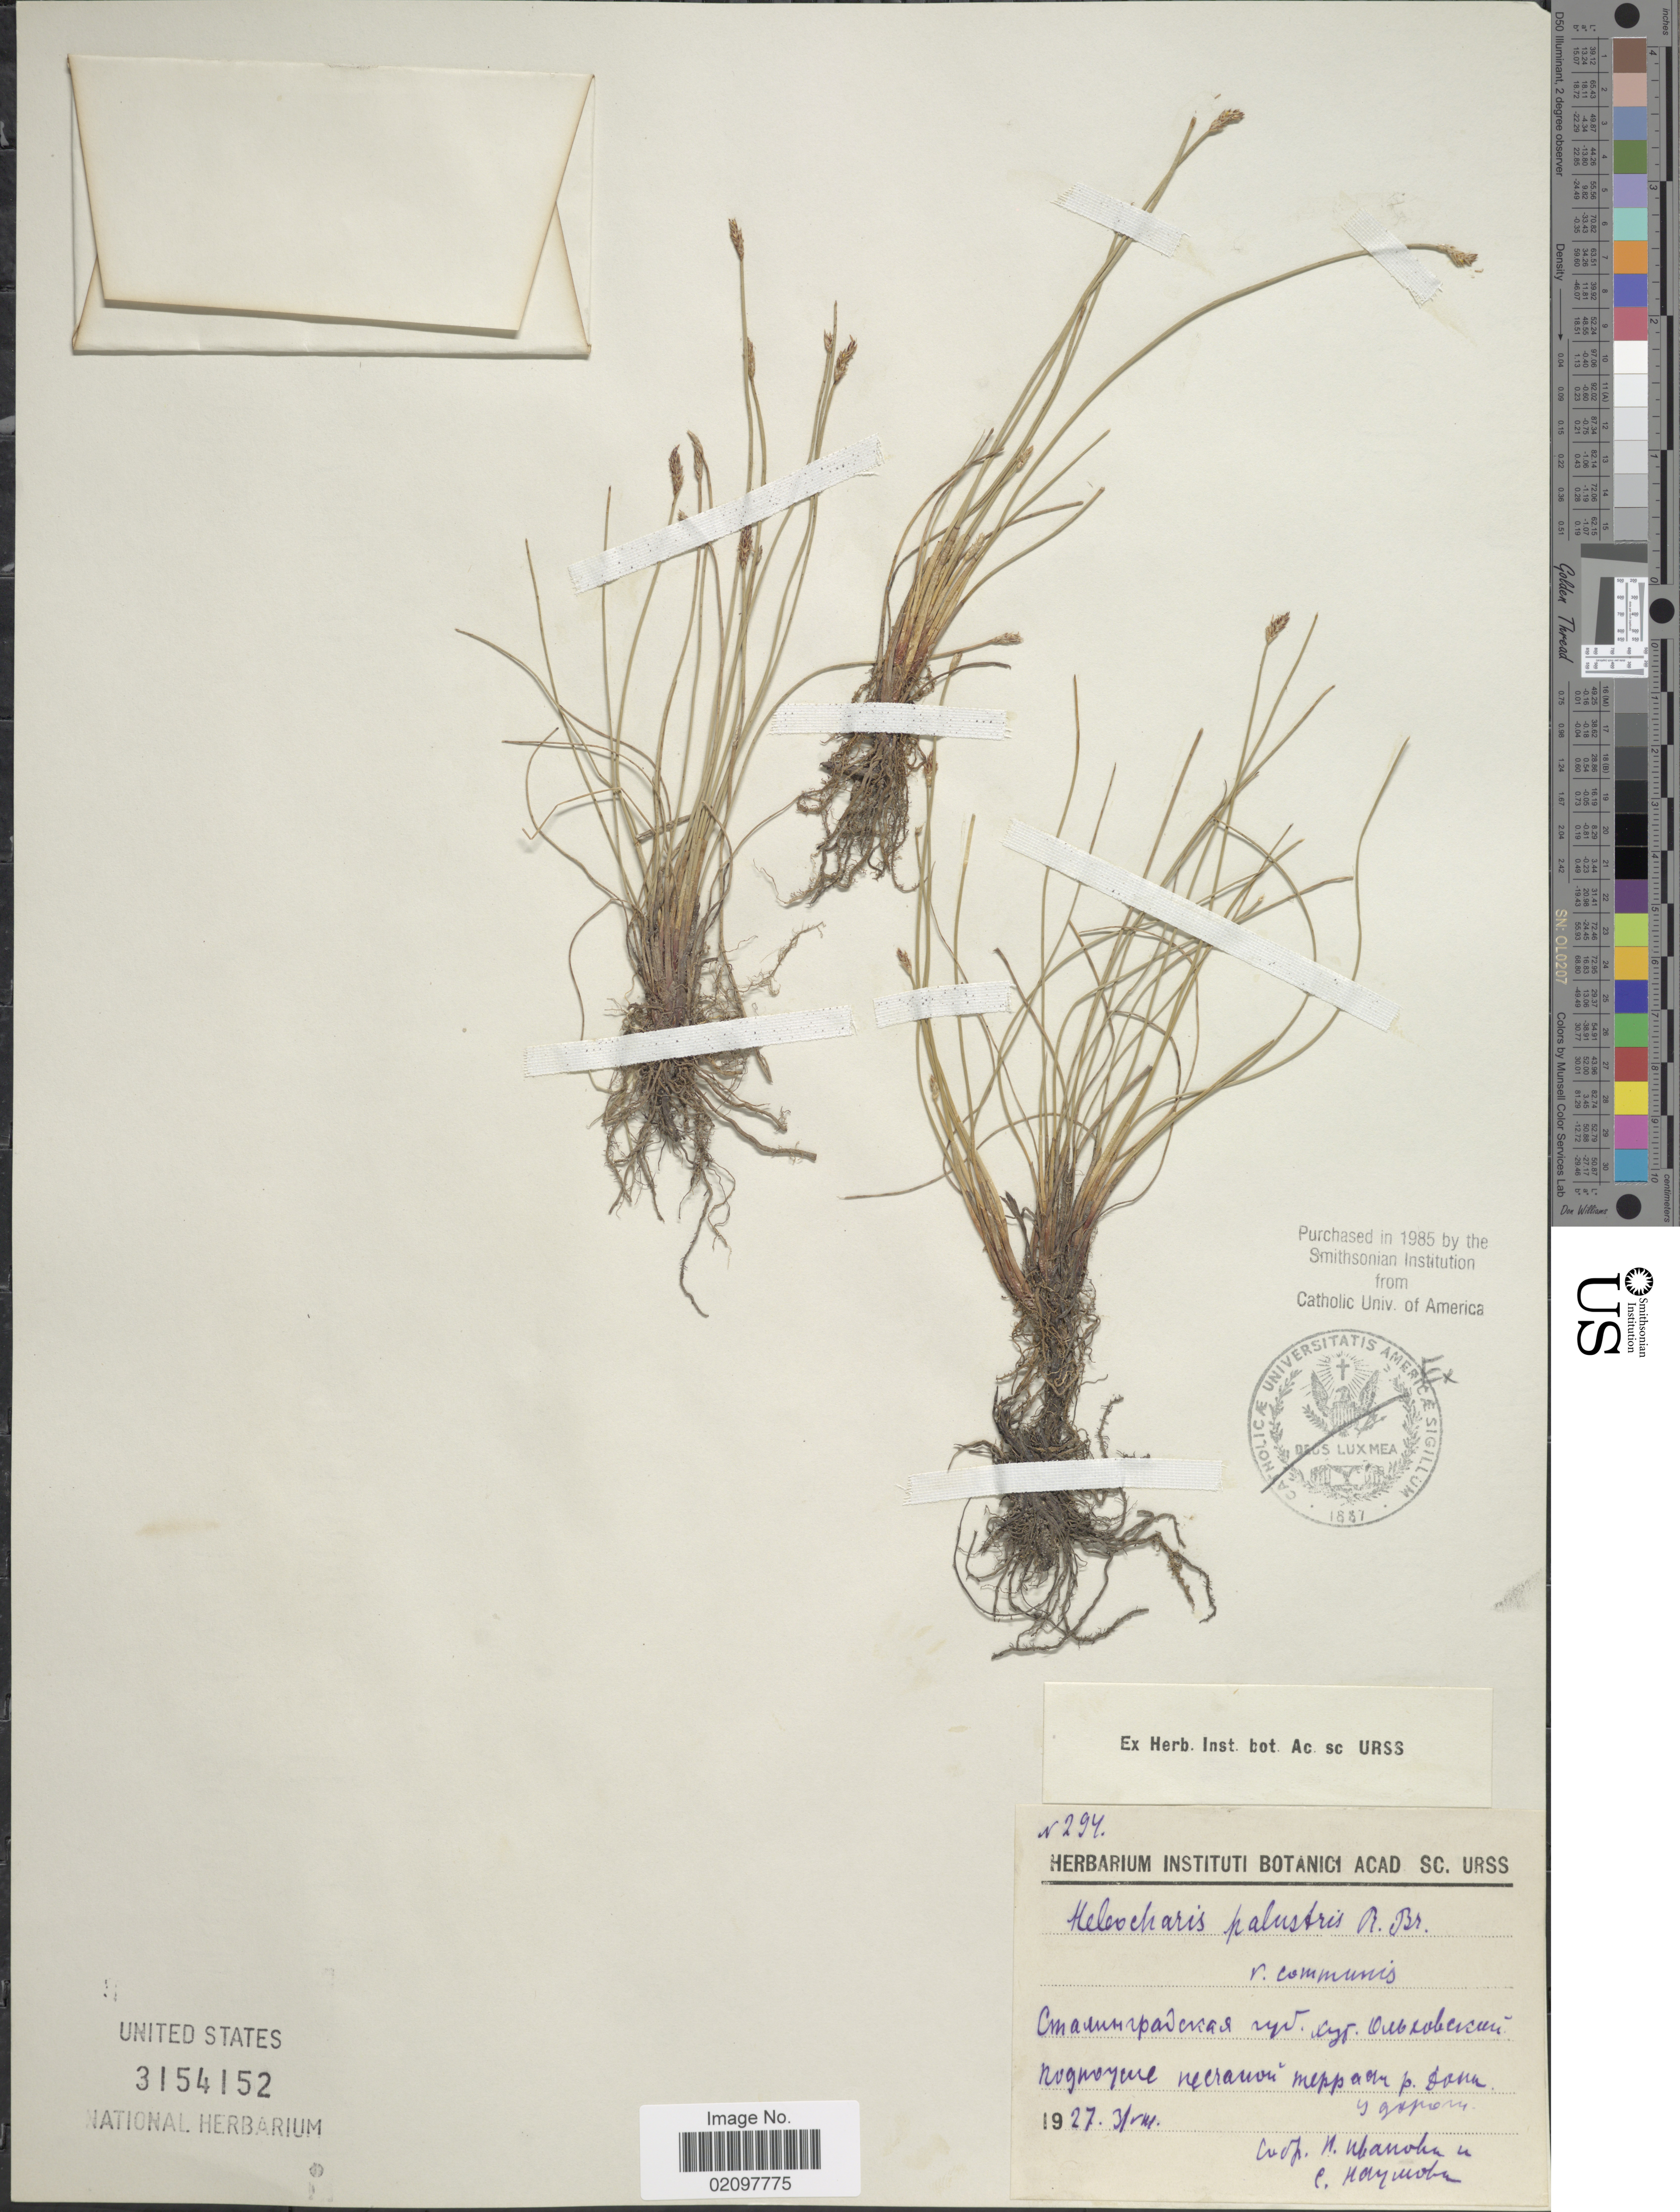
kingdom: Plantae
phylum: Tracheophyta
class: Liliopsida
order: Poales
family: Cyperaceae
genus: Eleocharis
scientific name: Eleocharis palustris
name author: (L.) Roem. & Schult.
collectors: N. Ivanova & S. Naumova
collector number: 294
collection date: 1927-08-30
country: Russian Federation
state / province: Volgograd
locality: Near Olkhovka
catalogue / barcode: US 3154152